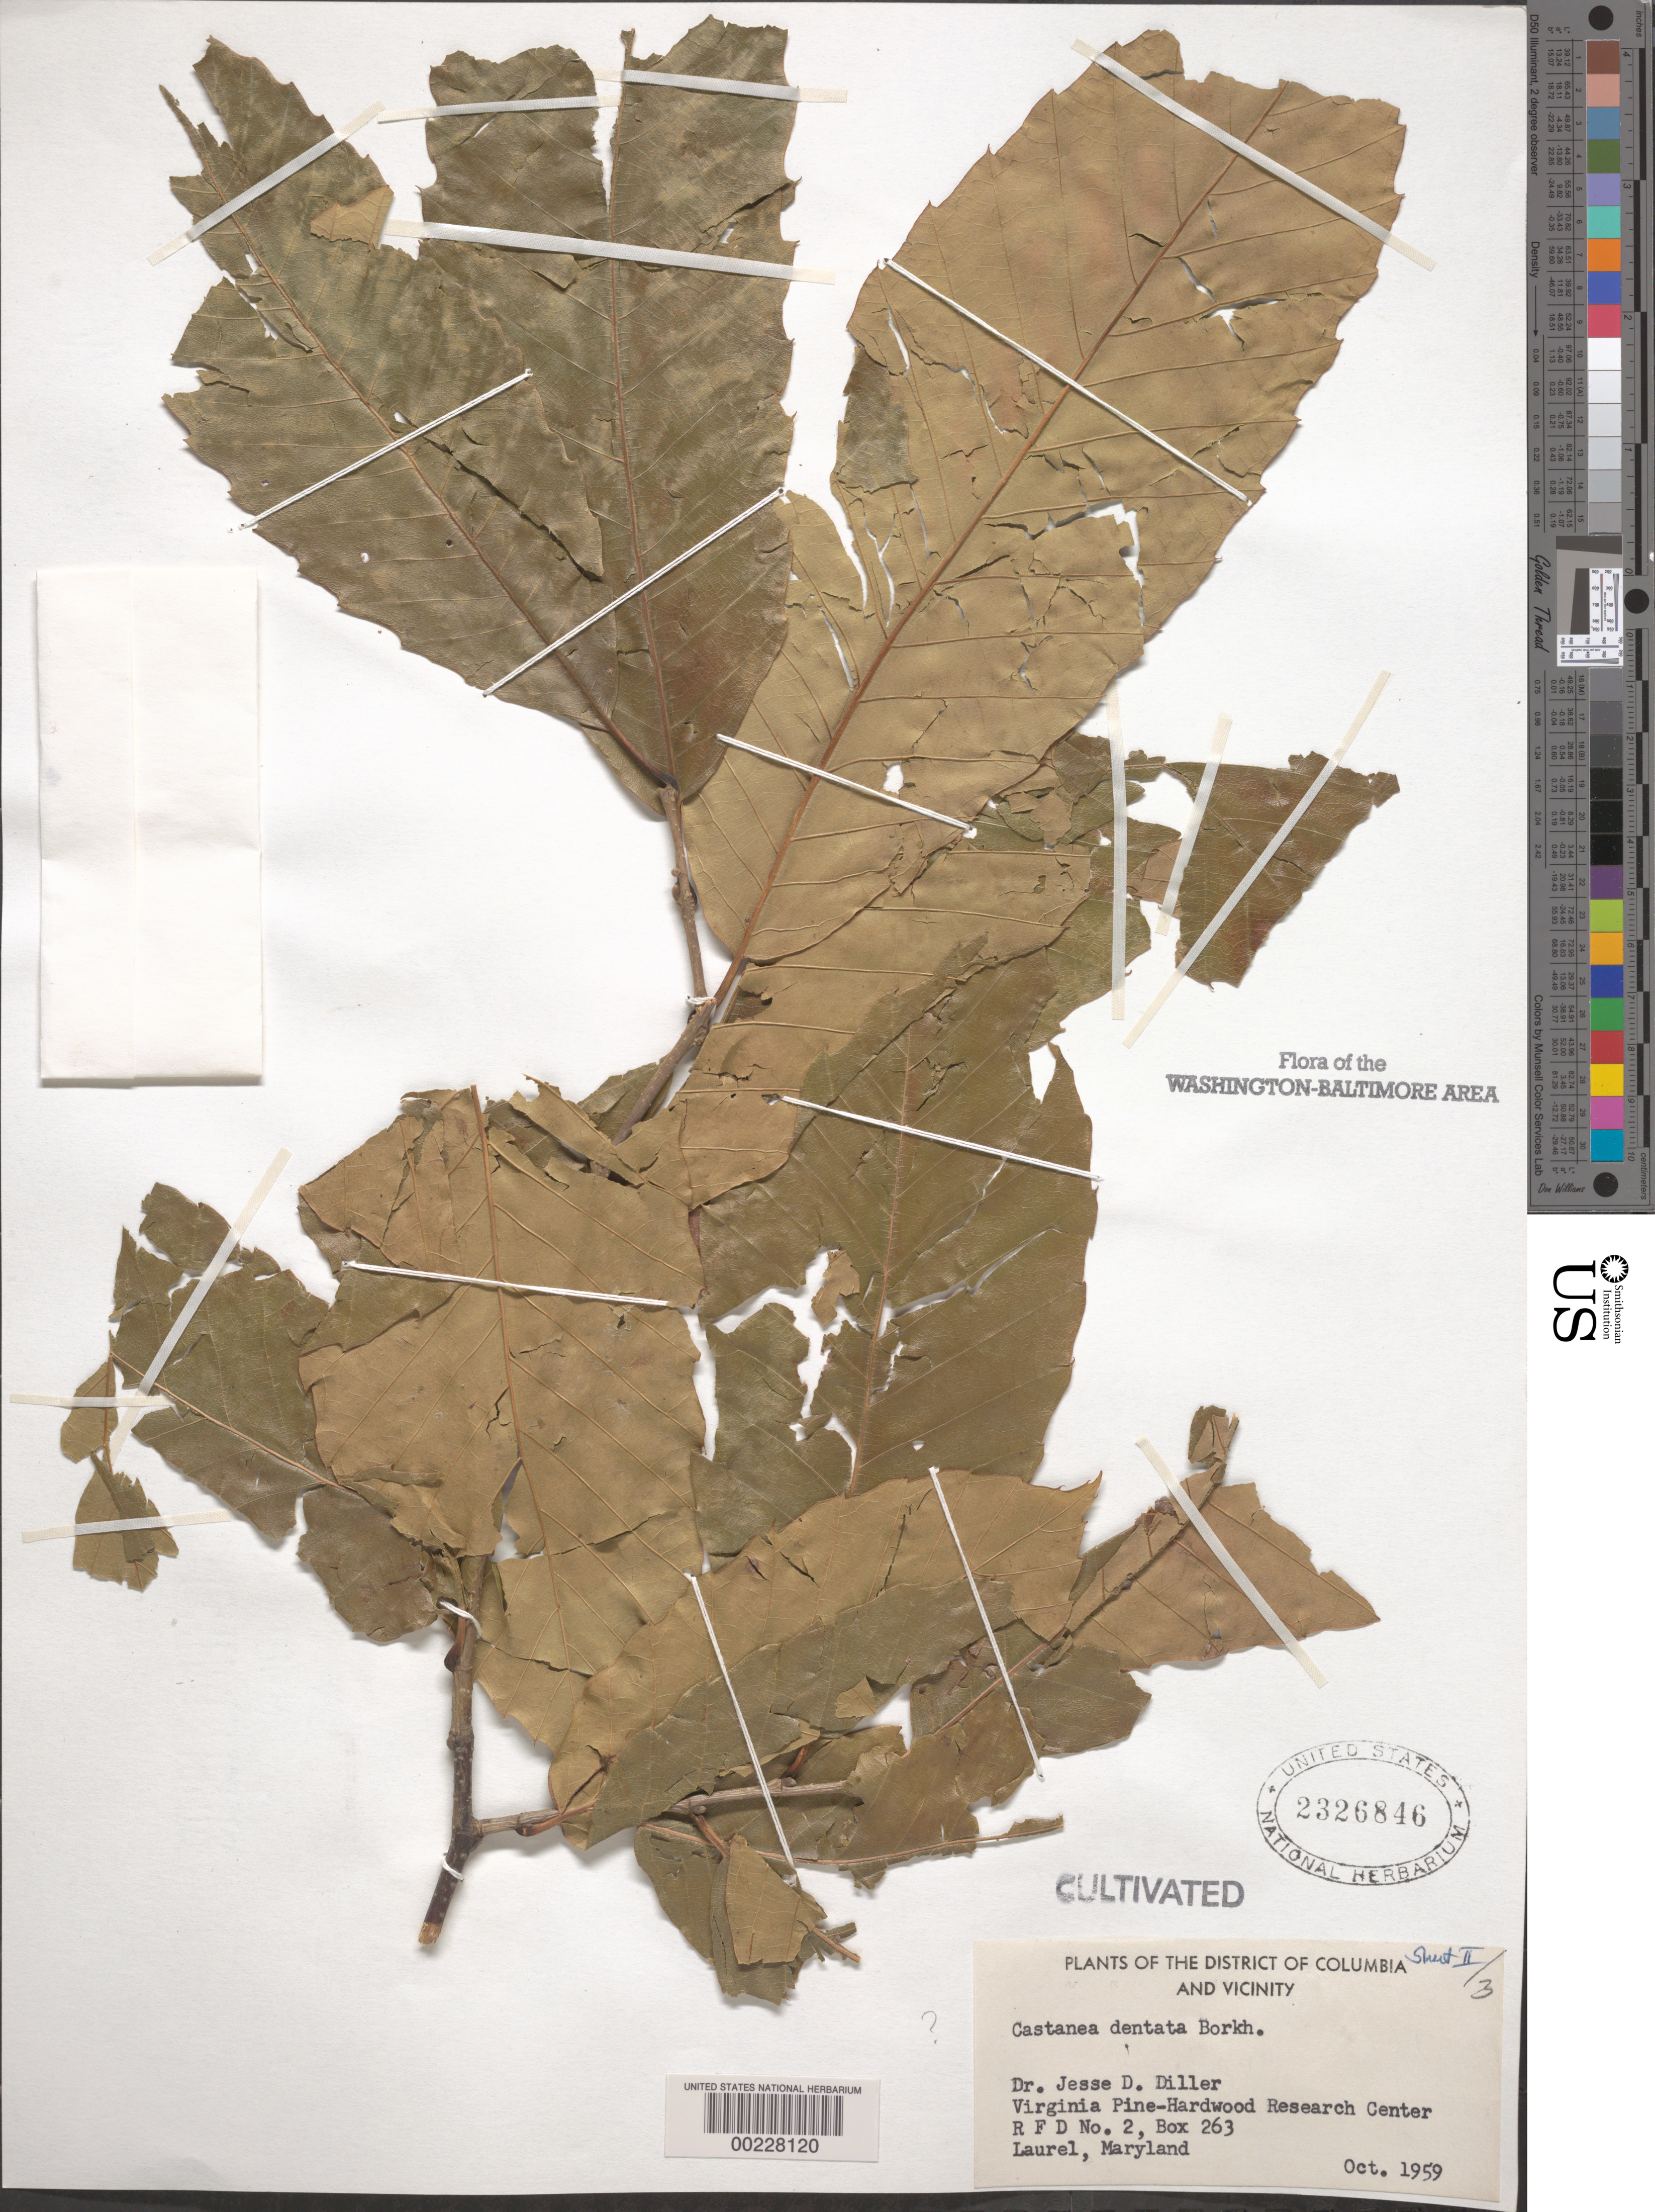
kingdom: Plantae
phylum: Tracheophyta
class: Magnoliopsida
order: Fagales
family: Fagaceae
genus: Castanea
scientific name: Castanea dentata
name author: (Marshall) Borkh.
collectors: J. Diller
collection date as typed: Oct 1959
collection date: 1959-10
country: United States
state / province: Maryland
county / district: Prince George's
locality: Laurel, Virginia Pine-Hardwood Research Center, Rfd No. 2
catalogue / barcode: US 2326846